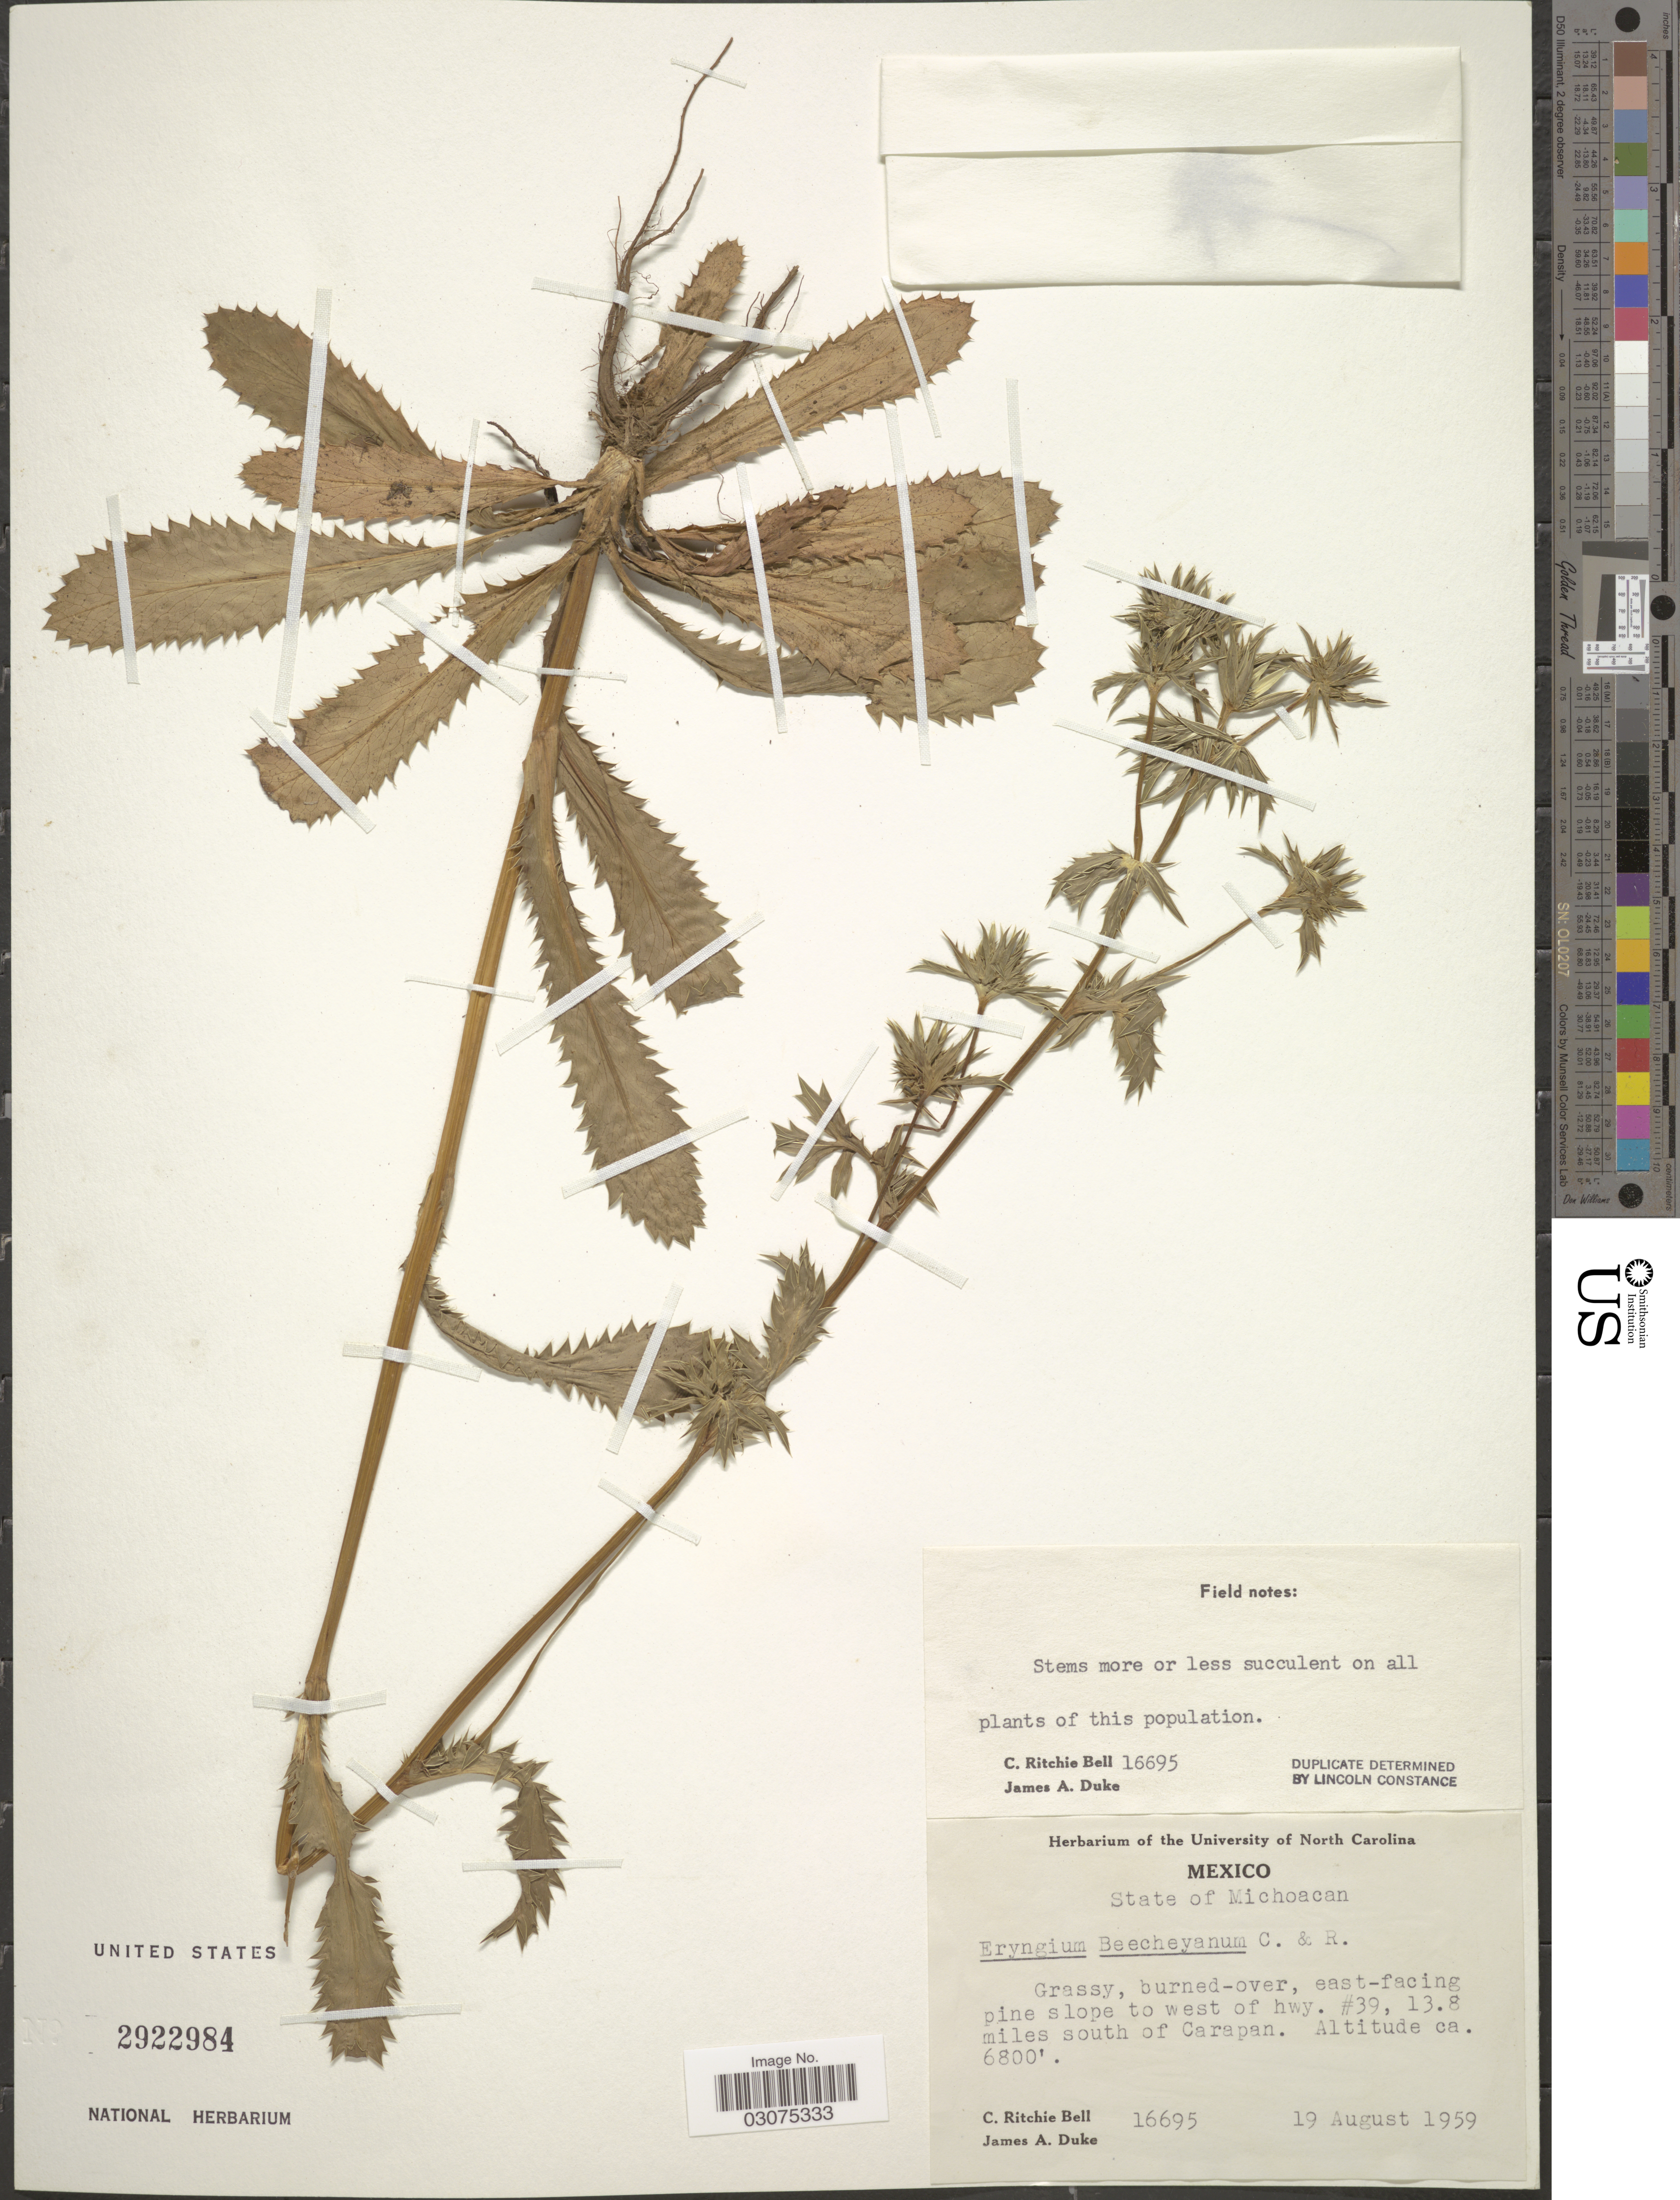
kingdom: Plantae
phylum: Tracheophyta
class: Magnoliopsida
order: Apiales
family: Apiaceae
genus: Eryngium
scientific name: Eryngium beecheyanum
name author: Hook. f. & Arn.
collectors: C. R. Bell & J. A. Duke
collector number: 16695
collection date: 1959-08-19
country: Mexico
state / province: Michoacán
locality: Grassy, burned-over, east-facing pine slope to west of hwy. #39, 13.8 miles south of Carapan.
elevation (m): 2073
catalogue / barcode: US 2922984